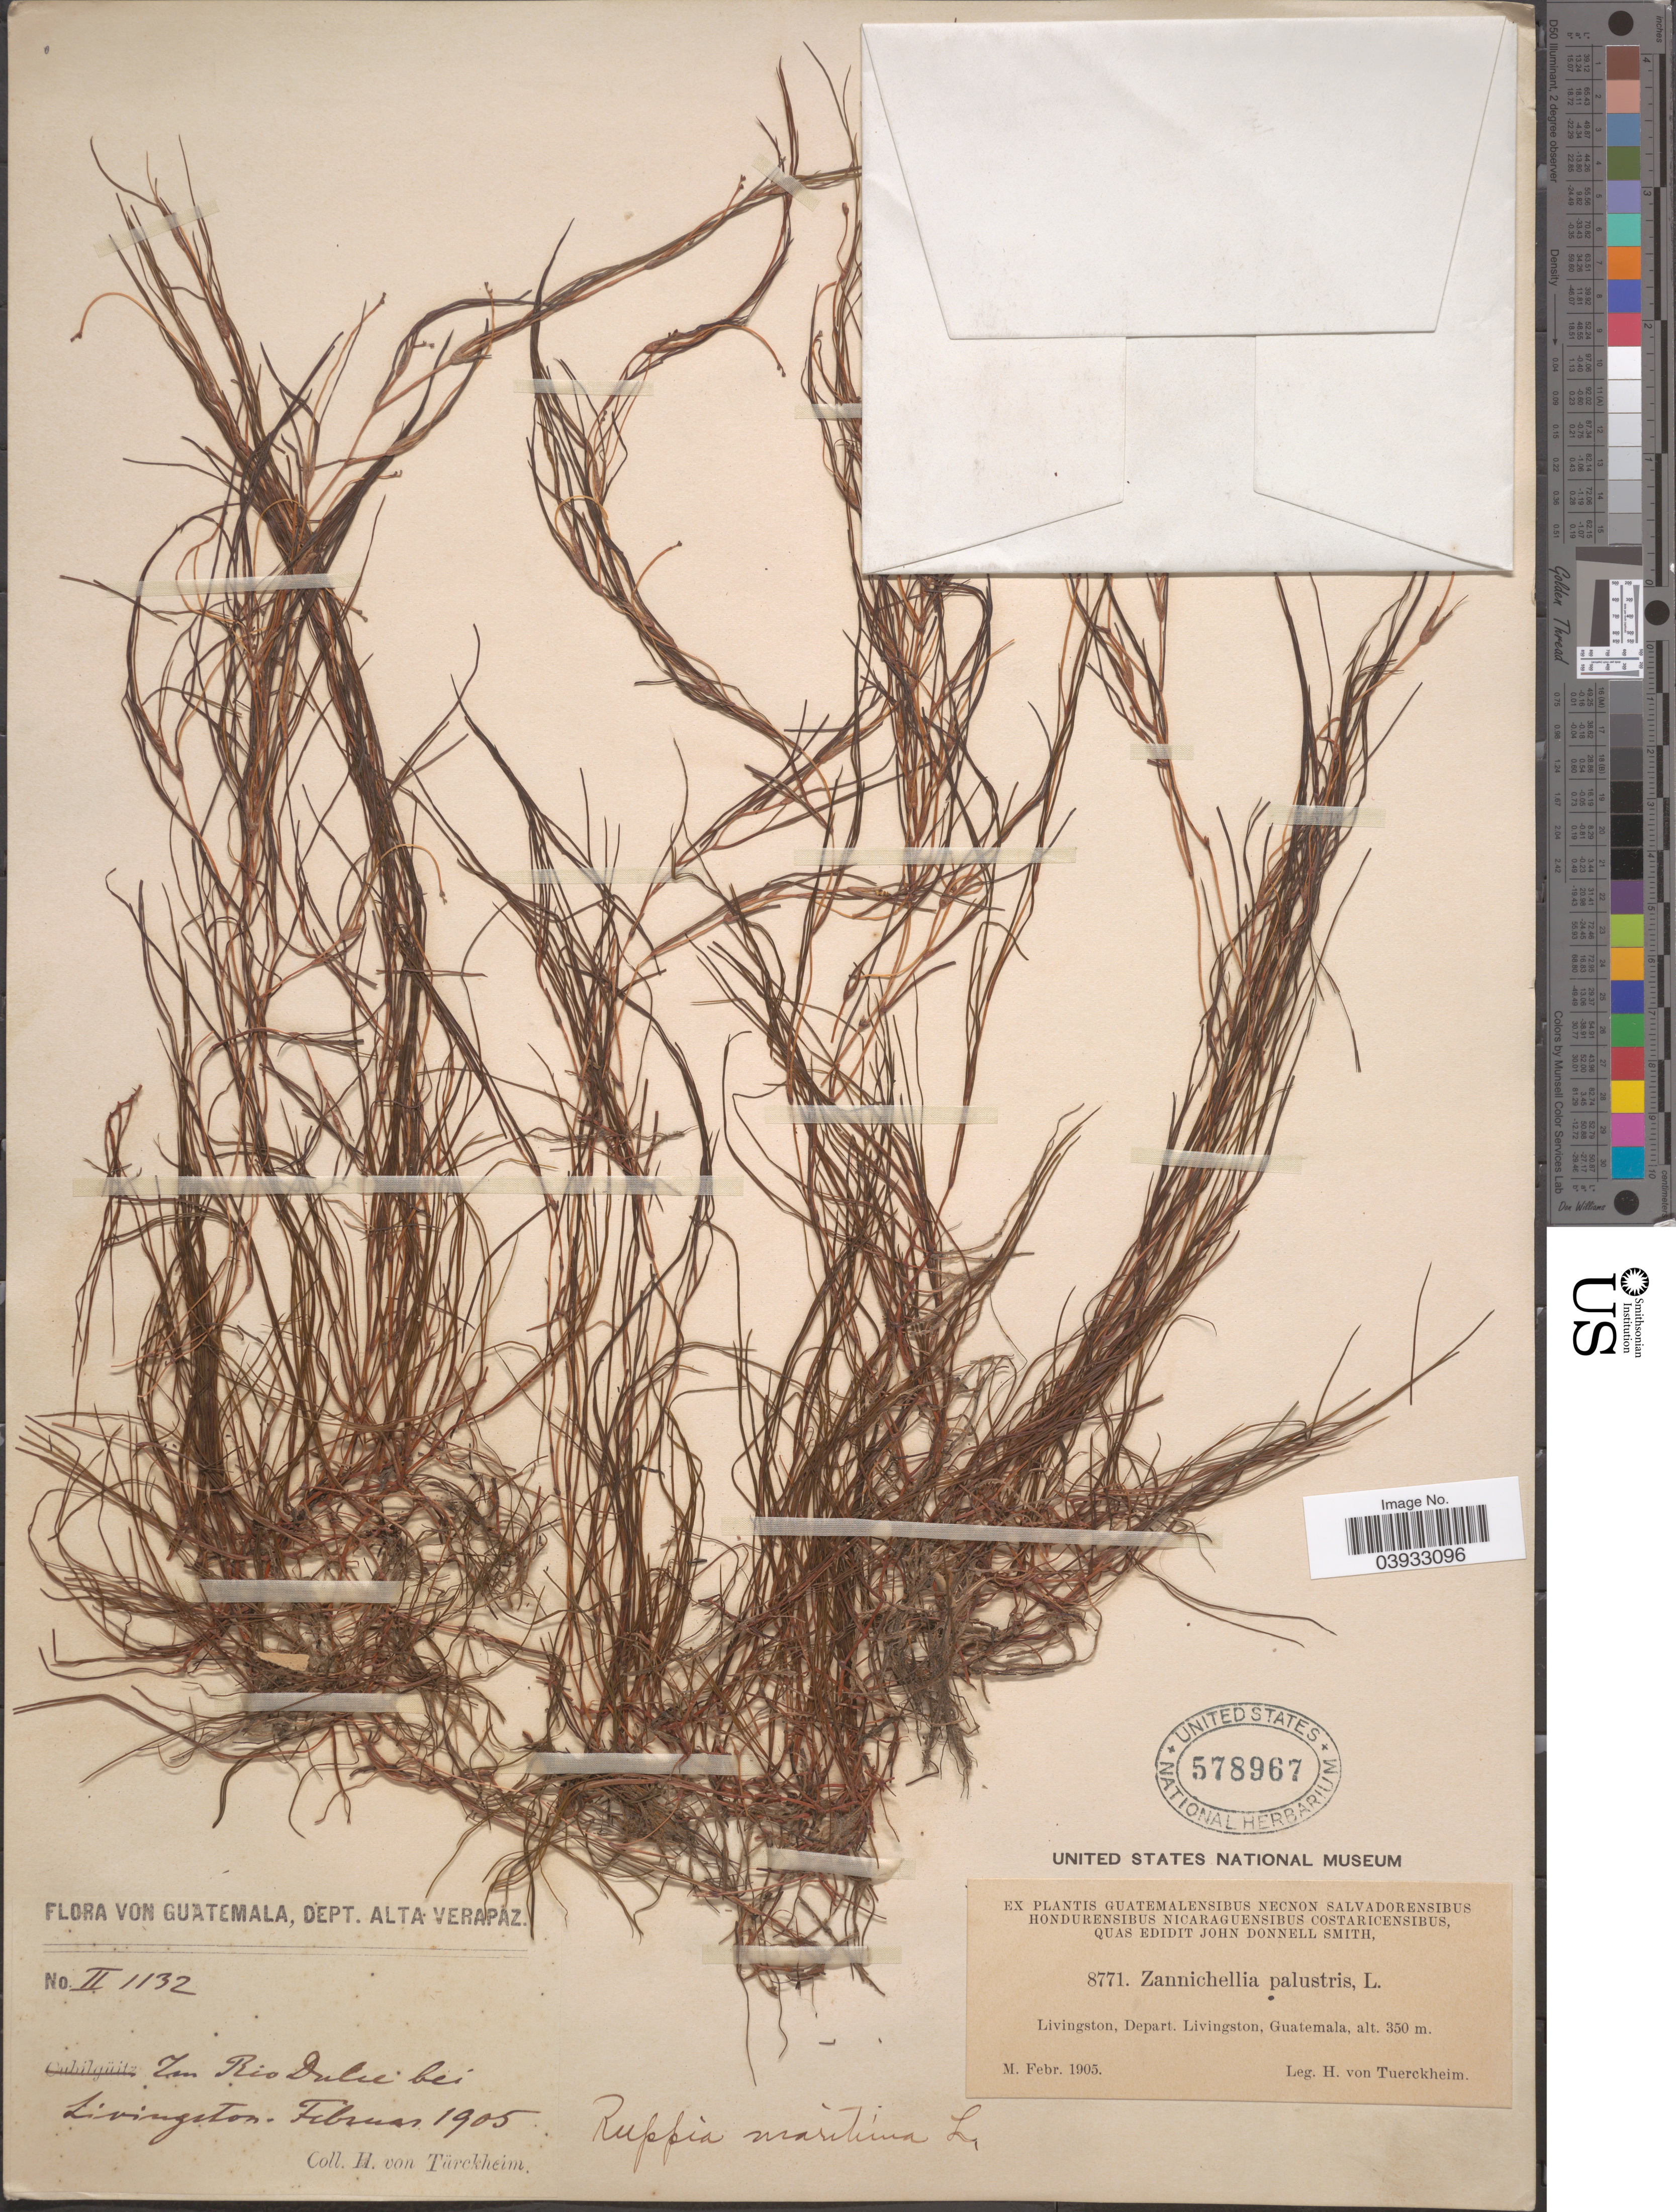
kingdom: Plantae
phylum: Tracheophyta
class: Liliopsida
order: Alismatales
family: Ruppiaceae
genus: Ruppia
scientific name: Ruppia maritima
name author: L.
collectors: H. von Türckheim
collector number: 8771/II1132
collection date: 1905-02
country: Guatemala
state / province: Alta Verapaz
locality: Dept. Alta Verapaz. Im Rio Dulce bei Livingston. Depart. Livingston.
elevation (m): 350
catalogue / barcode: US 578967